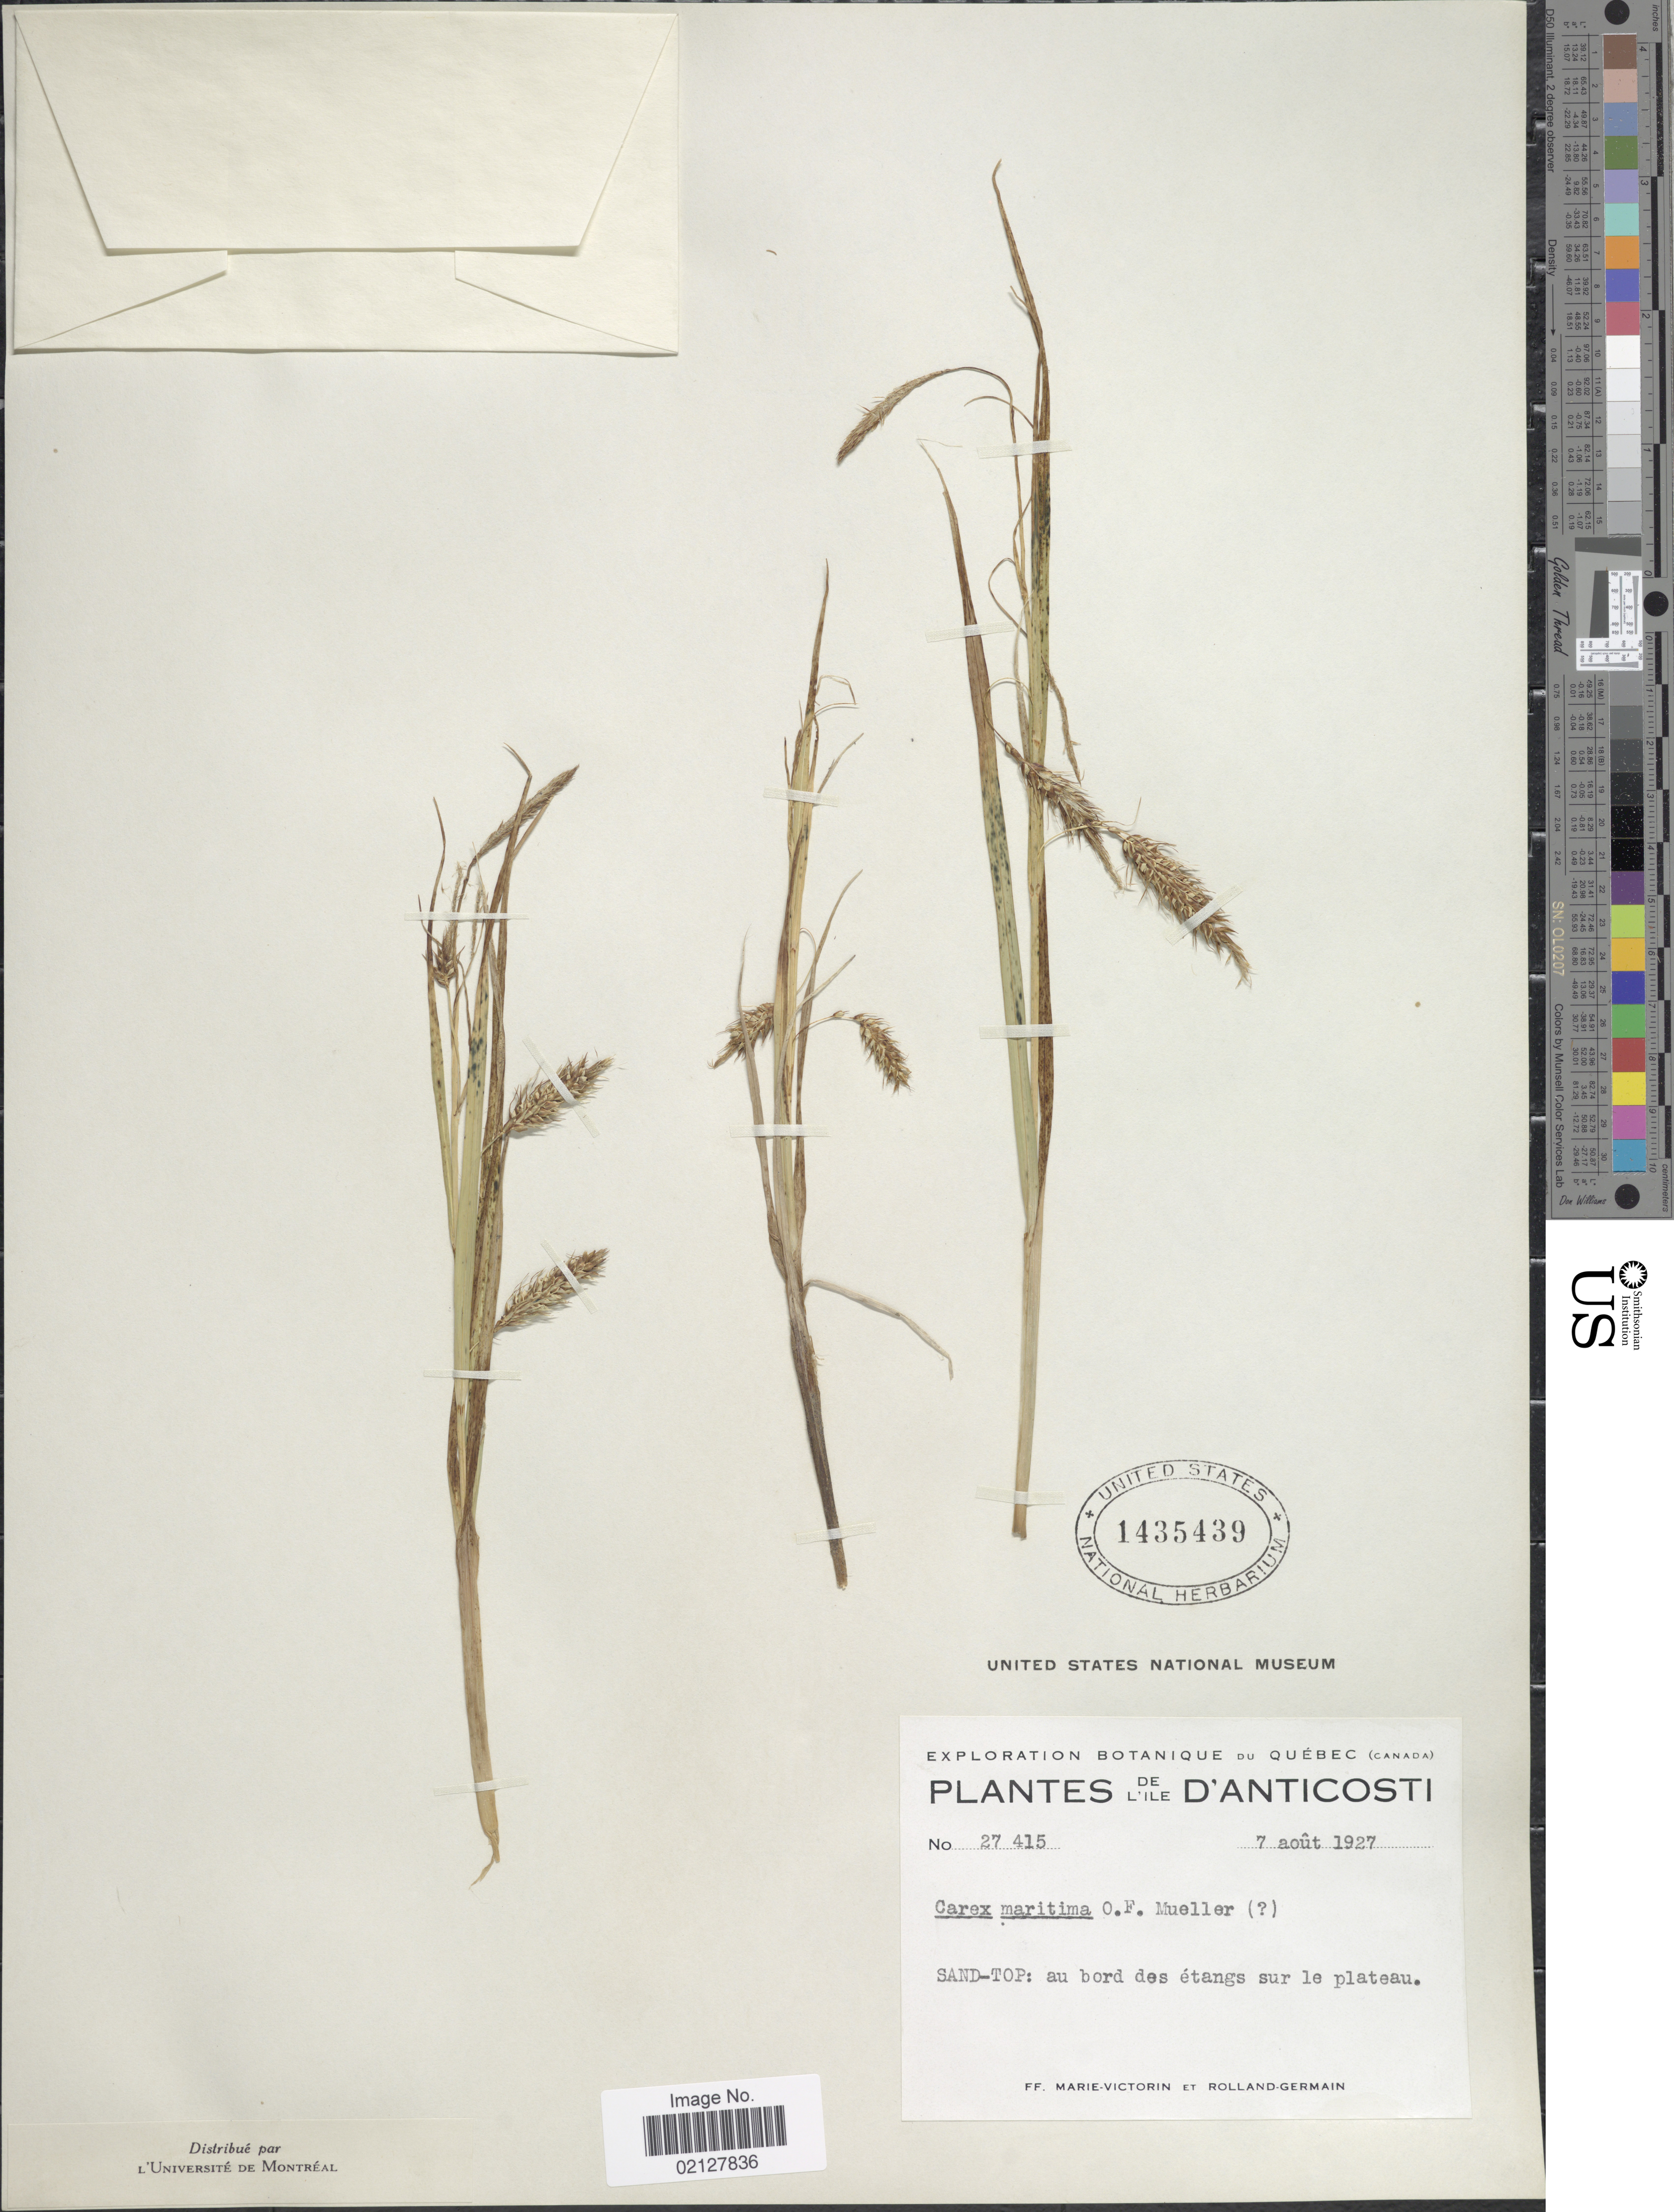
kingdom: Plantae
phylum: Tracheophyta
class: Liliopsida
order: Poales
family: Cyperaceae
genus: Carex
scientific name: Carex paleacea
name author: Schreb. ex Wahlenb.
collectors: Fr. Marie-Victorin & Rolland-Germain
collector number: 27415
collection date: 1927-08-07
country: Canada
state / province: Quebec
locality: L' Ile D' Anticosti. Sand-Top: au bord des etangs sur le plateau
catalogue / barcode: US 1435439